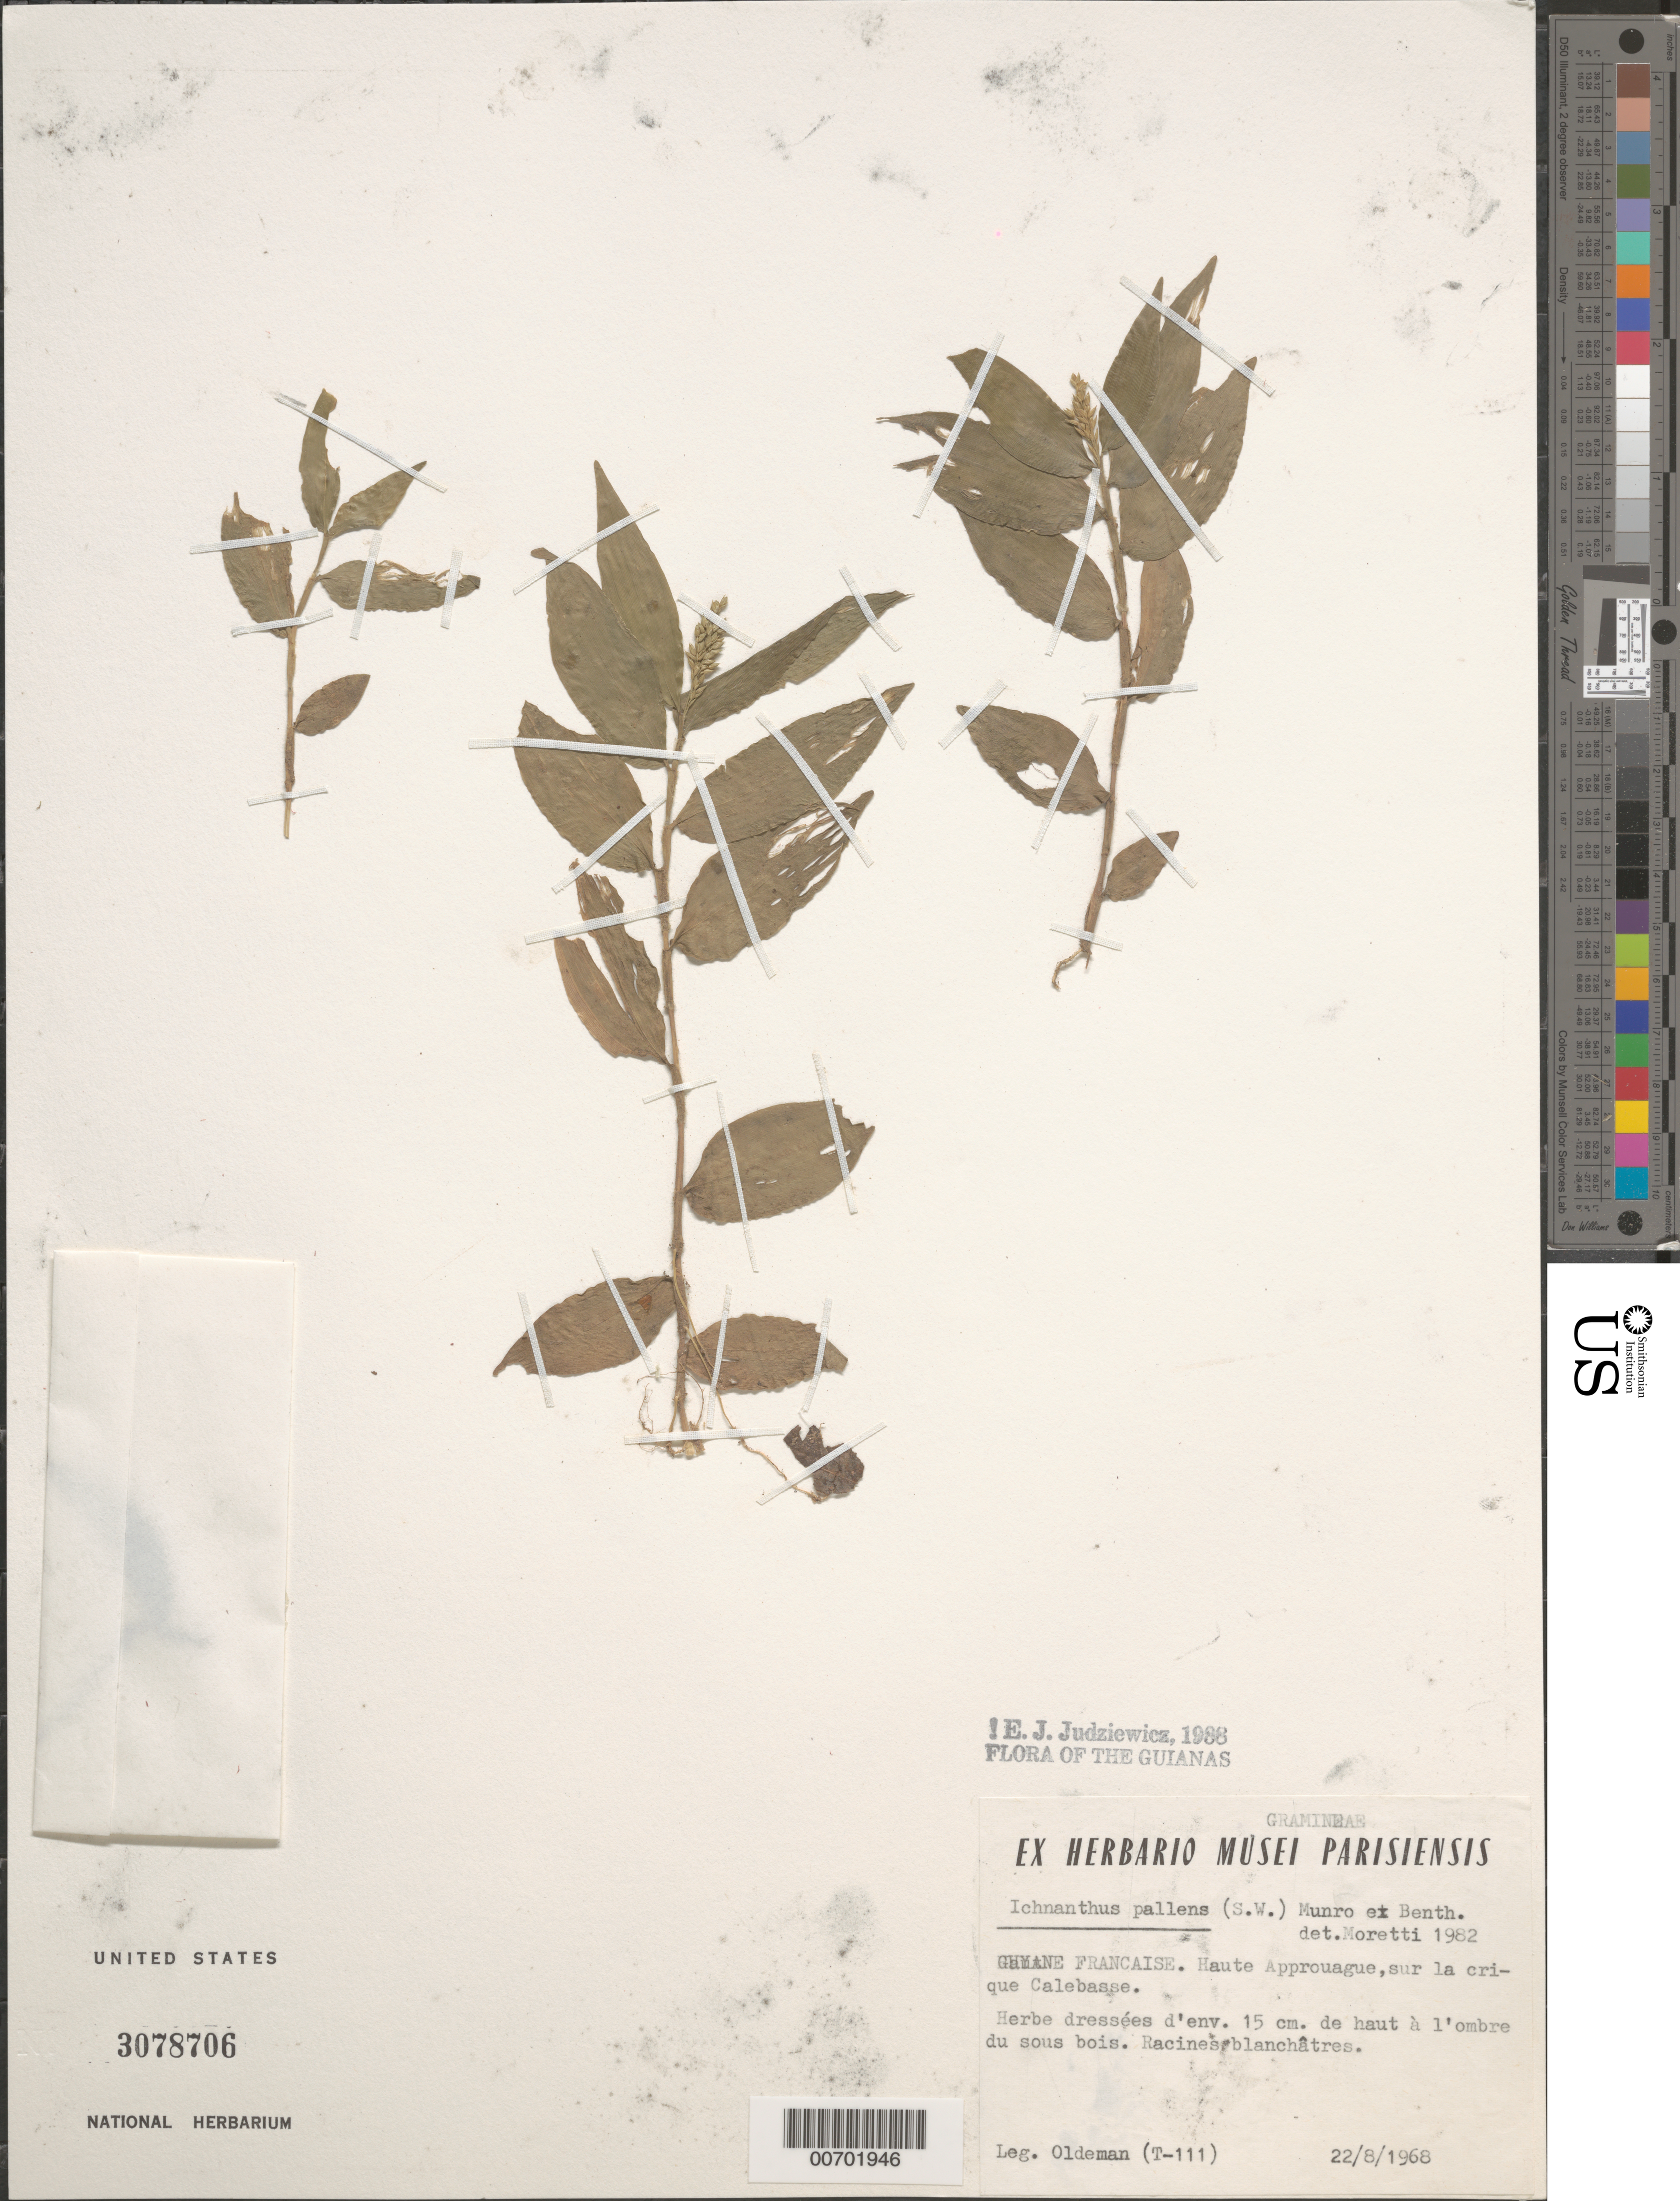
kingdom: Plantae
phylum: Tracheophyta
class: Liliopsida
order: Poales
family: Poaceae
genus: Ichnanthus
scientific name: Ichnanthus pallens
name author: (Sw.) Munro ex Benth.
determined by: Judziewicz, E. J.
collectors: R. Oldeman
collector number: T 111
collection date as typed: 22-Aug-68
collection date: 1968-08-22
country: French Guiana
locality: Crique Calebasse, Haute Approuague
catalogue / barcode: US 3078706